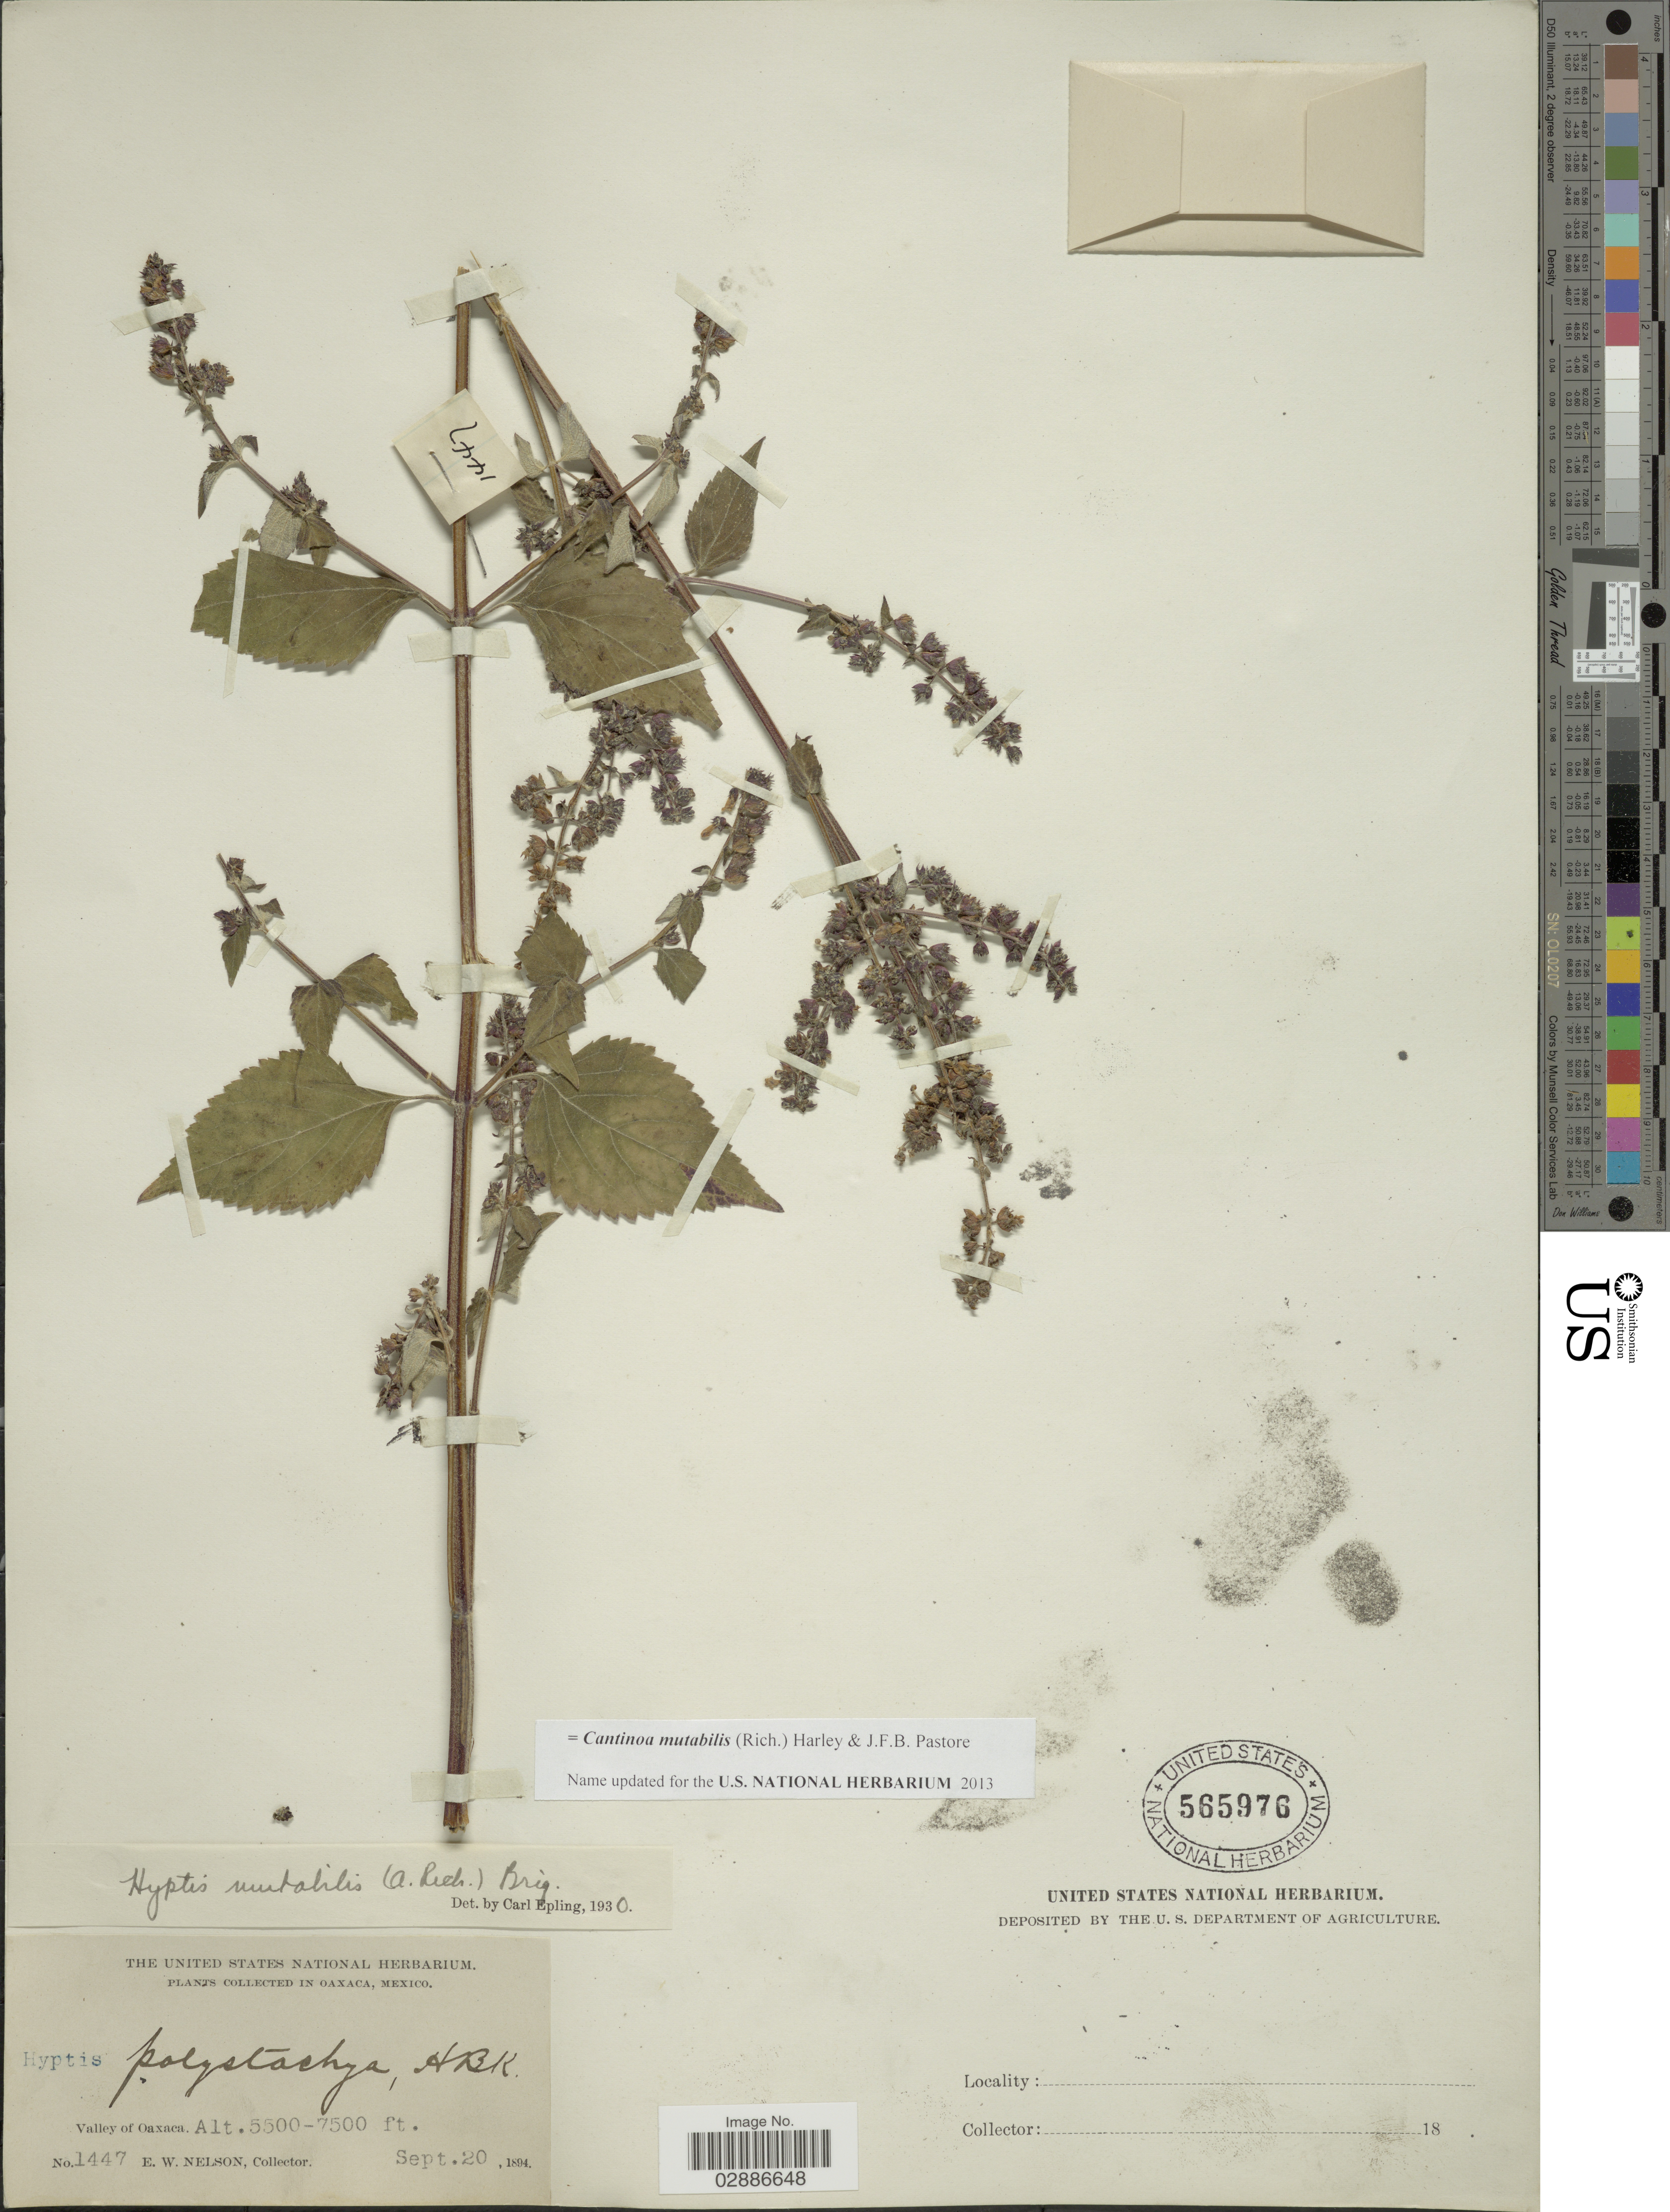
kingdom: Plantae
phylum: Tracheophyta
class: Magnoliopsida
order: Lamiales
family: Lamiaceae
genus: Cantinoa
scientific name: Cantinoa mutabilis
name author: (Epling) Harley & J.F.B. Pastore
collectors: E. W. Nelson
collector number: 1447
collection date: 1894-09-20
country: Mexico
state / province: Oaxaca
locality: Valley of Oaxaca.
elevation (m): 1676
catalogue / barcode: US 565976